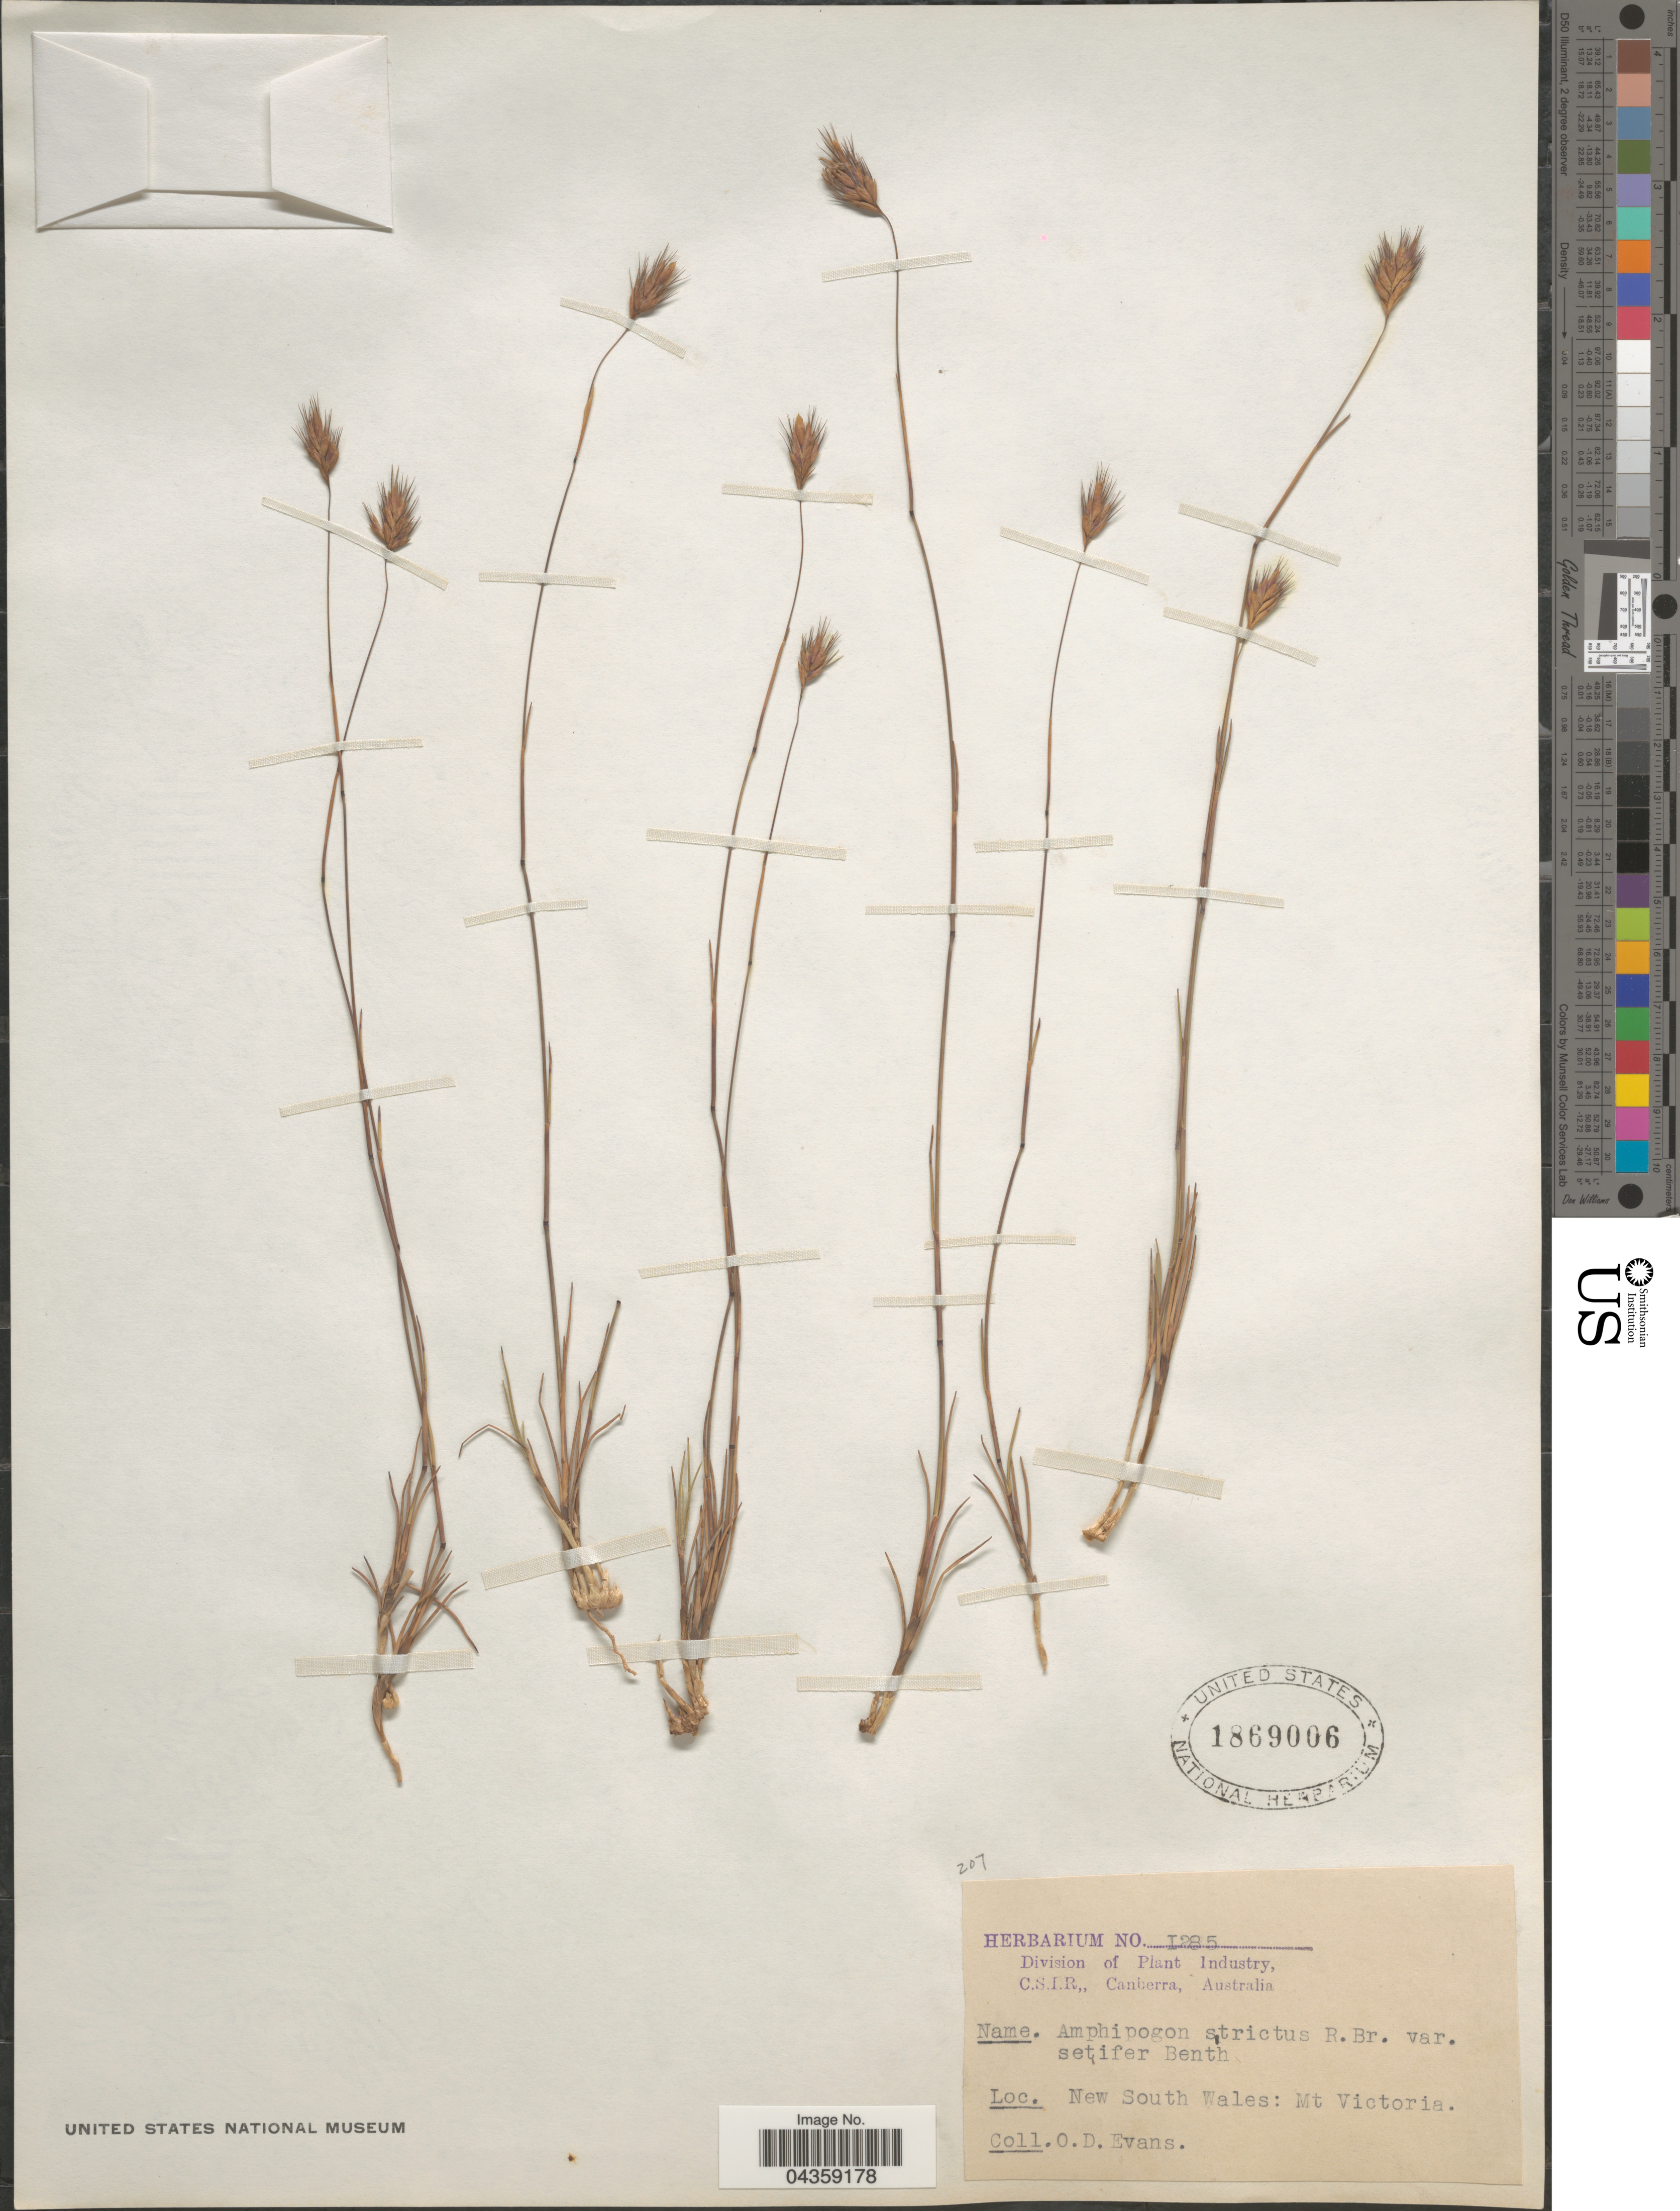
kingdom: Plantae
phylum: Tracheophyta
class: Liliopsida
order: Poales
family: Poaceae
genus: Amphipogon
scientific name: Amphipogon strictus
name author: R. Br.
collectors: O. Evans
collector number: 1285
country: Australia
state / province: New South Wales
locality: Mt Victoria.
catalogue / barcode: US 1869006